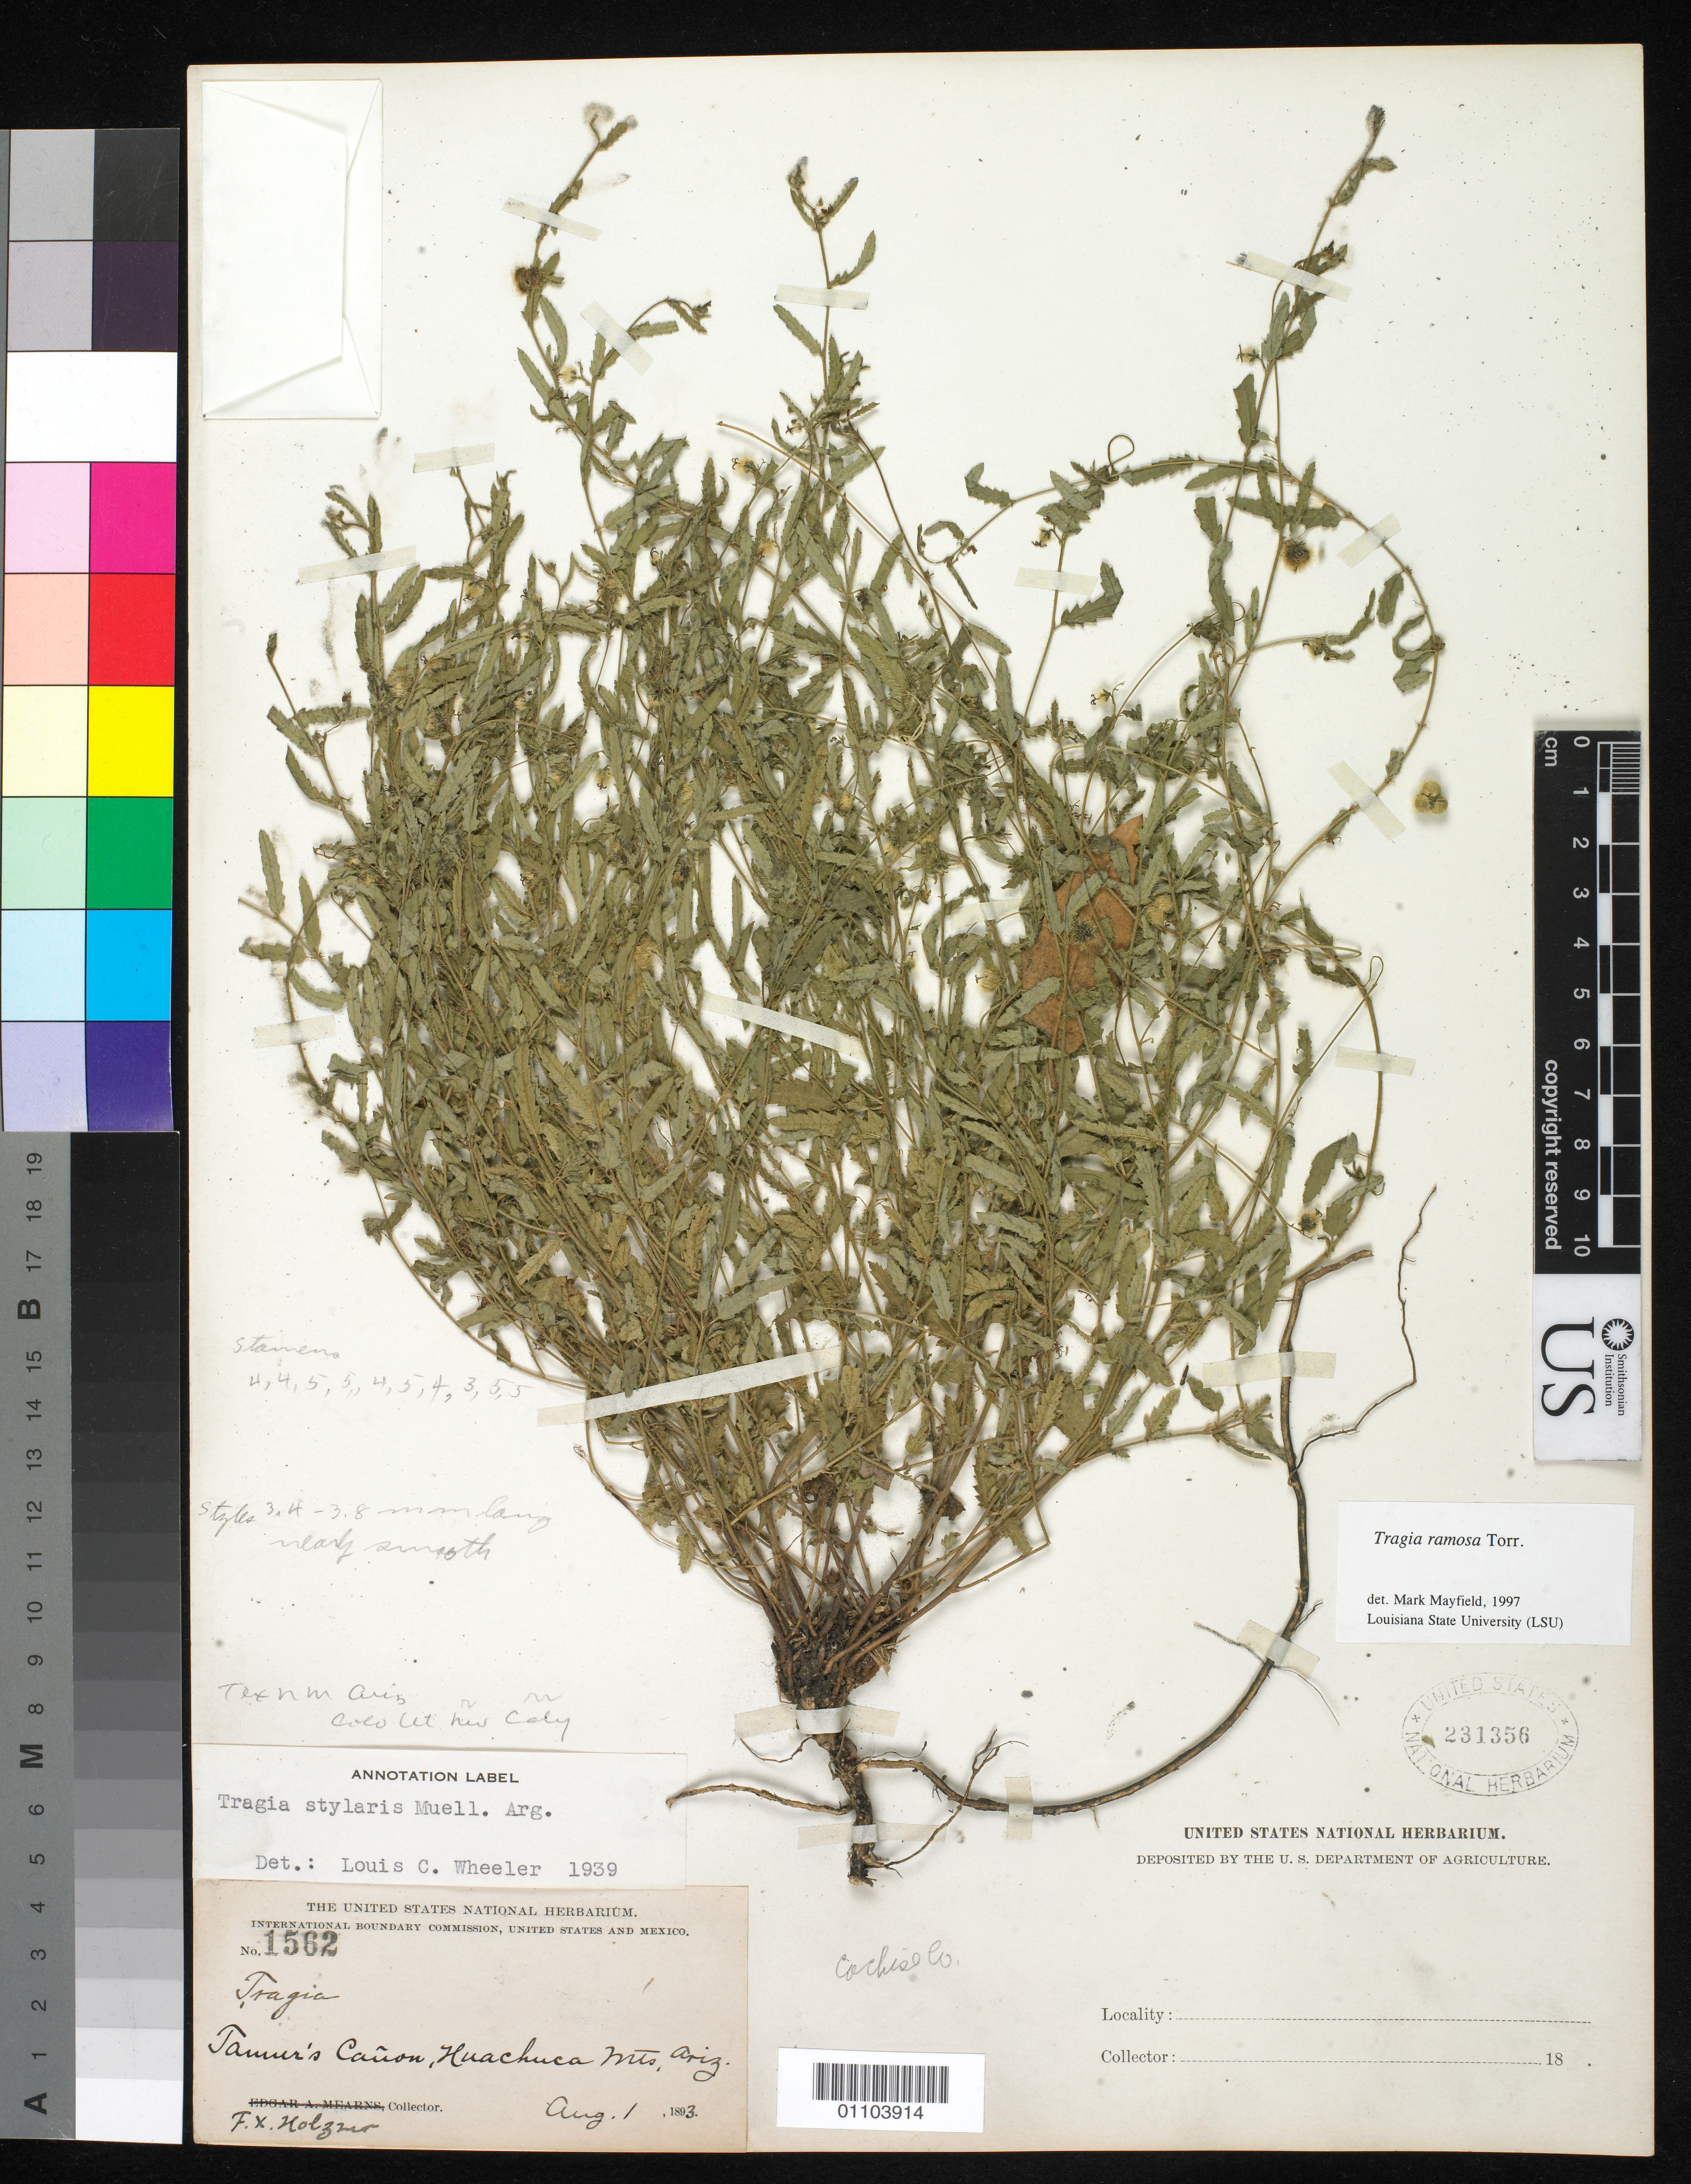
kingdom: Plantae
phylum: Tracheophyta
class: Magnoliopsida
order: Malpighiales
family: Euphorbiaceae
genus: Tragia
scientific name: Tragia ramosa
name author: Torr.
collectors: F. X. Holzner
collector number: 1562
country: United States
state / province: Arizona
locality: Tauner's Canon, Huachuca Mts.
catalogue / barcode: US 231356